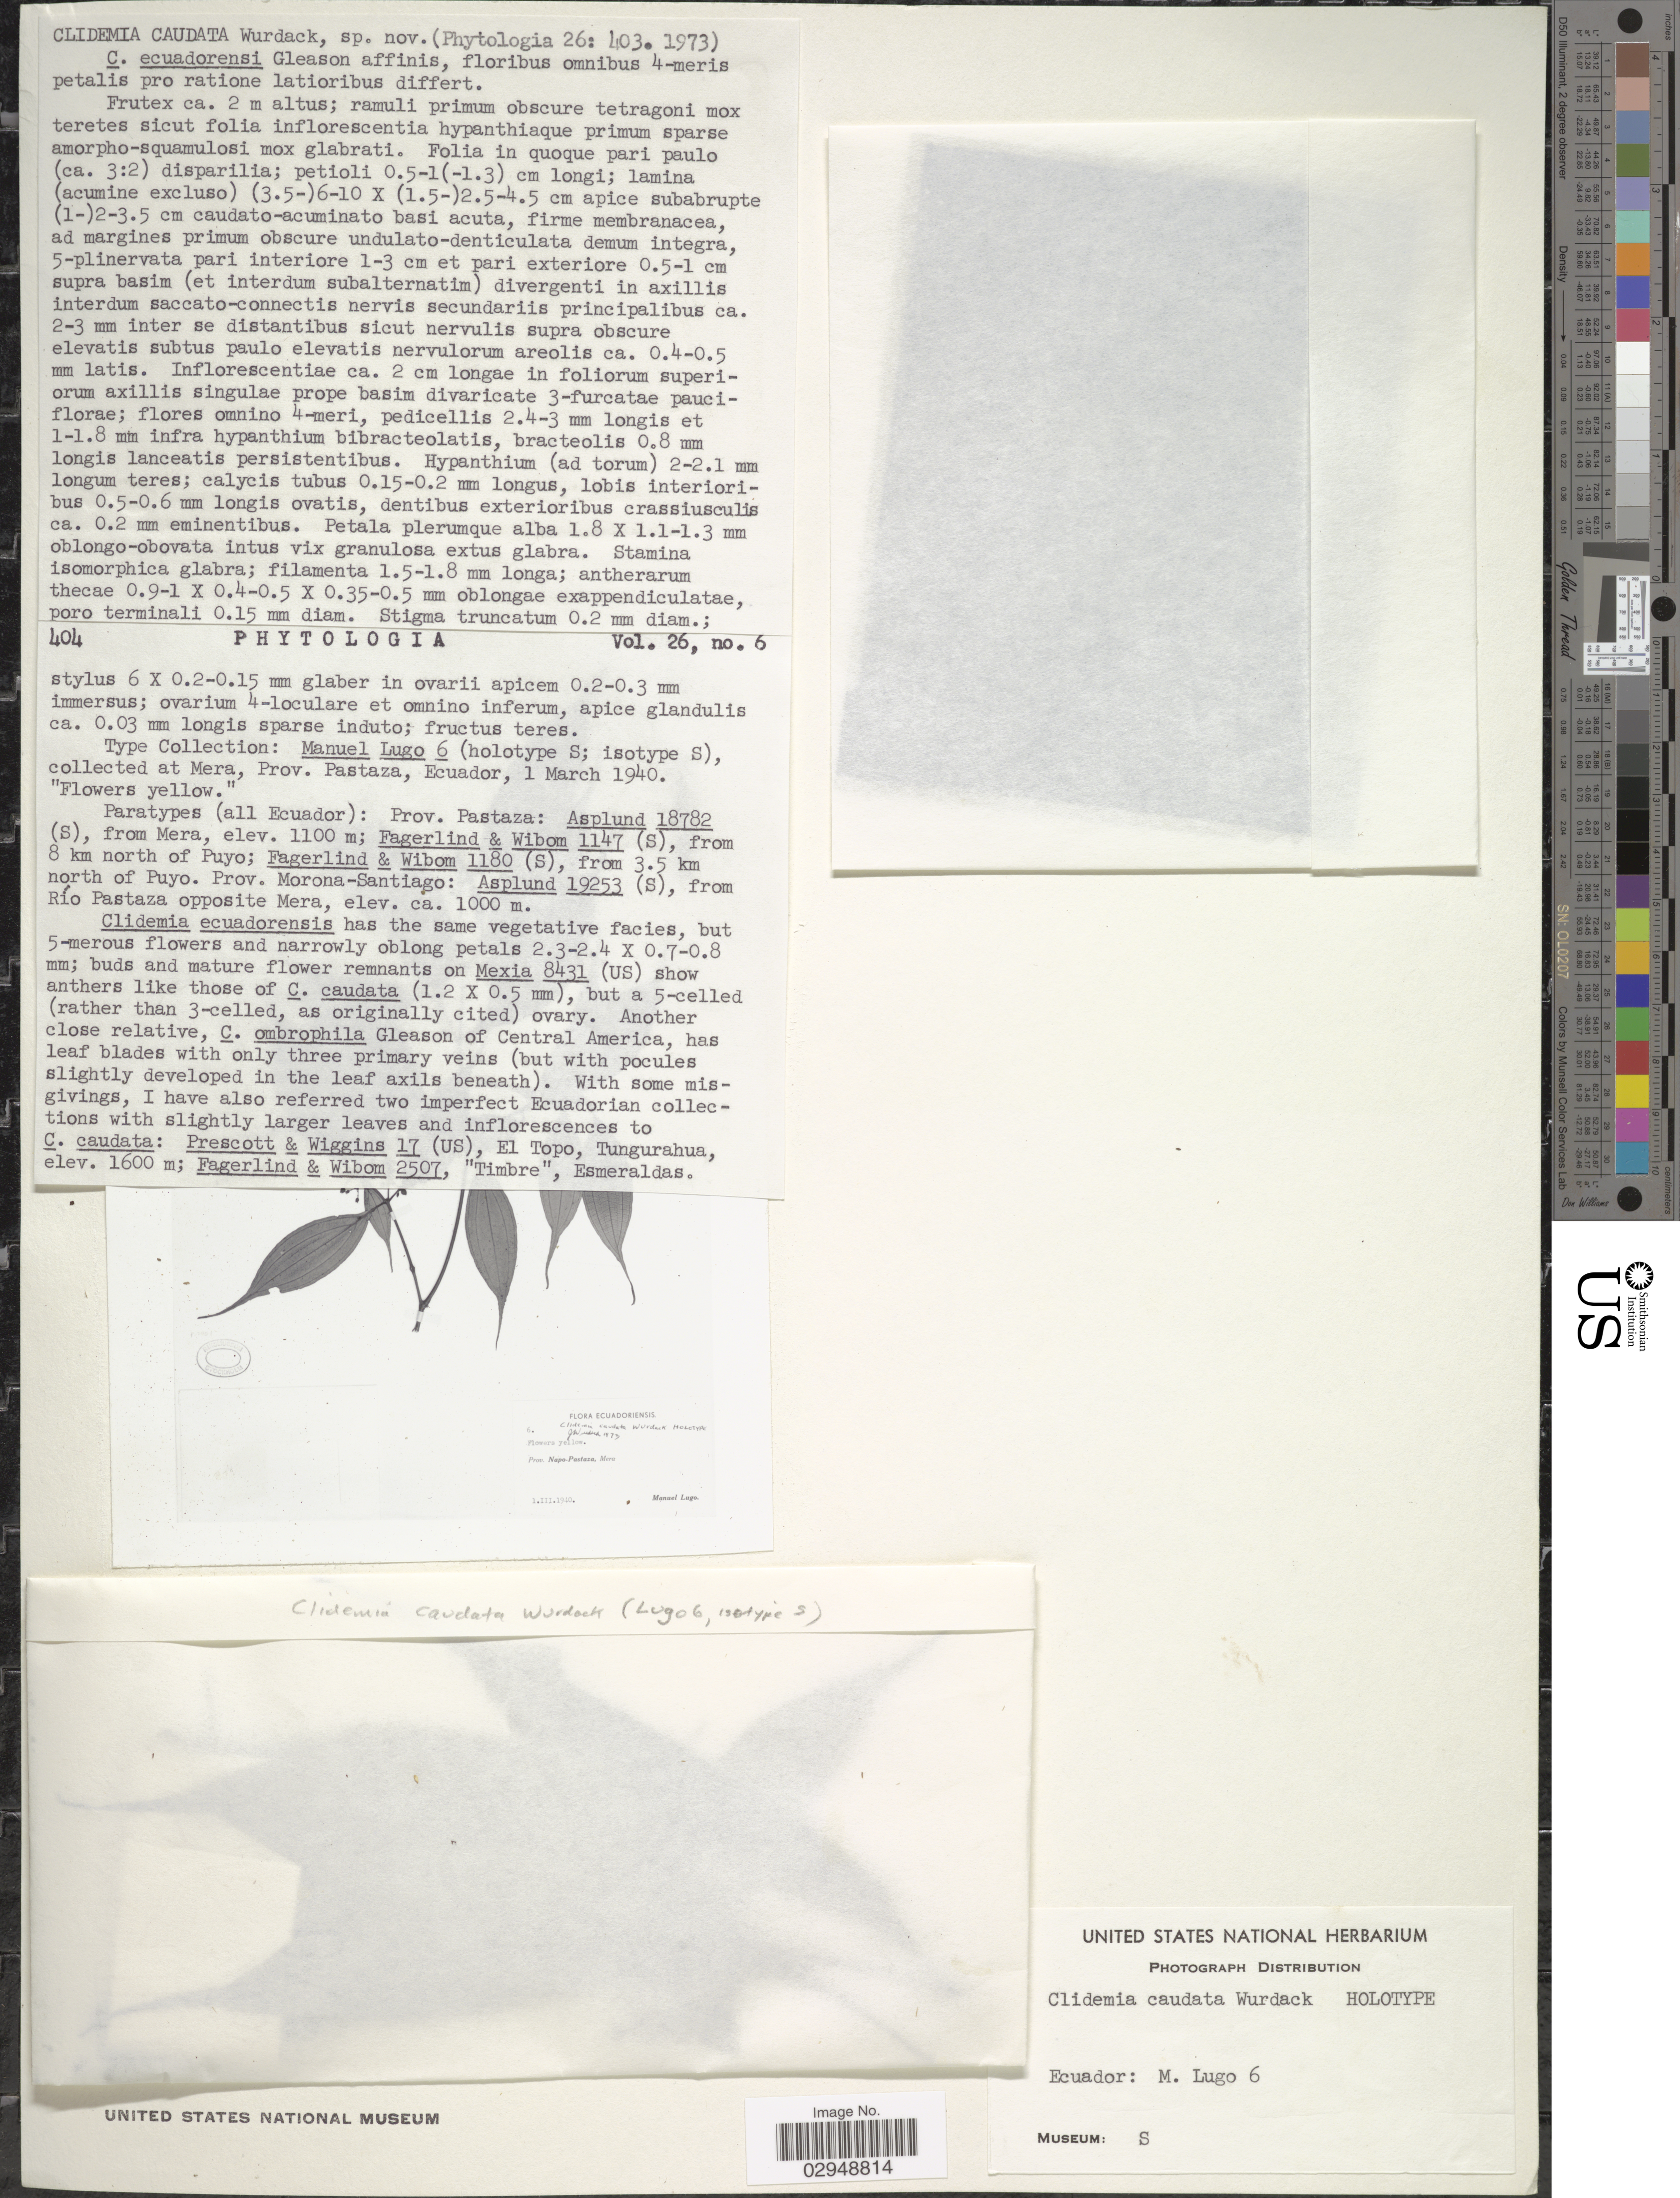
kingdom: Plantae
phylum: Tracheophyta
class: Magnoliopsida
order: Myrtales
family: Melastomataceae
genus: Clidemia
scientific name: Clidemia caudata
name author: Wurdack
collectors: M. Lugo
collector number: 6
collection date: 1940-03-01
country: Ecuador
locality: Prov. Napo-Pastaza, Mera.